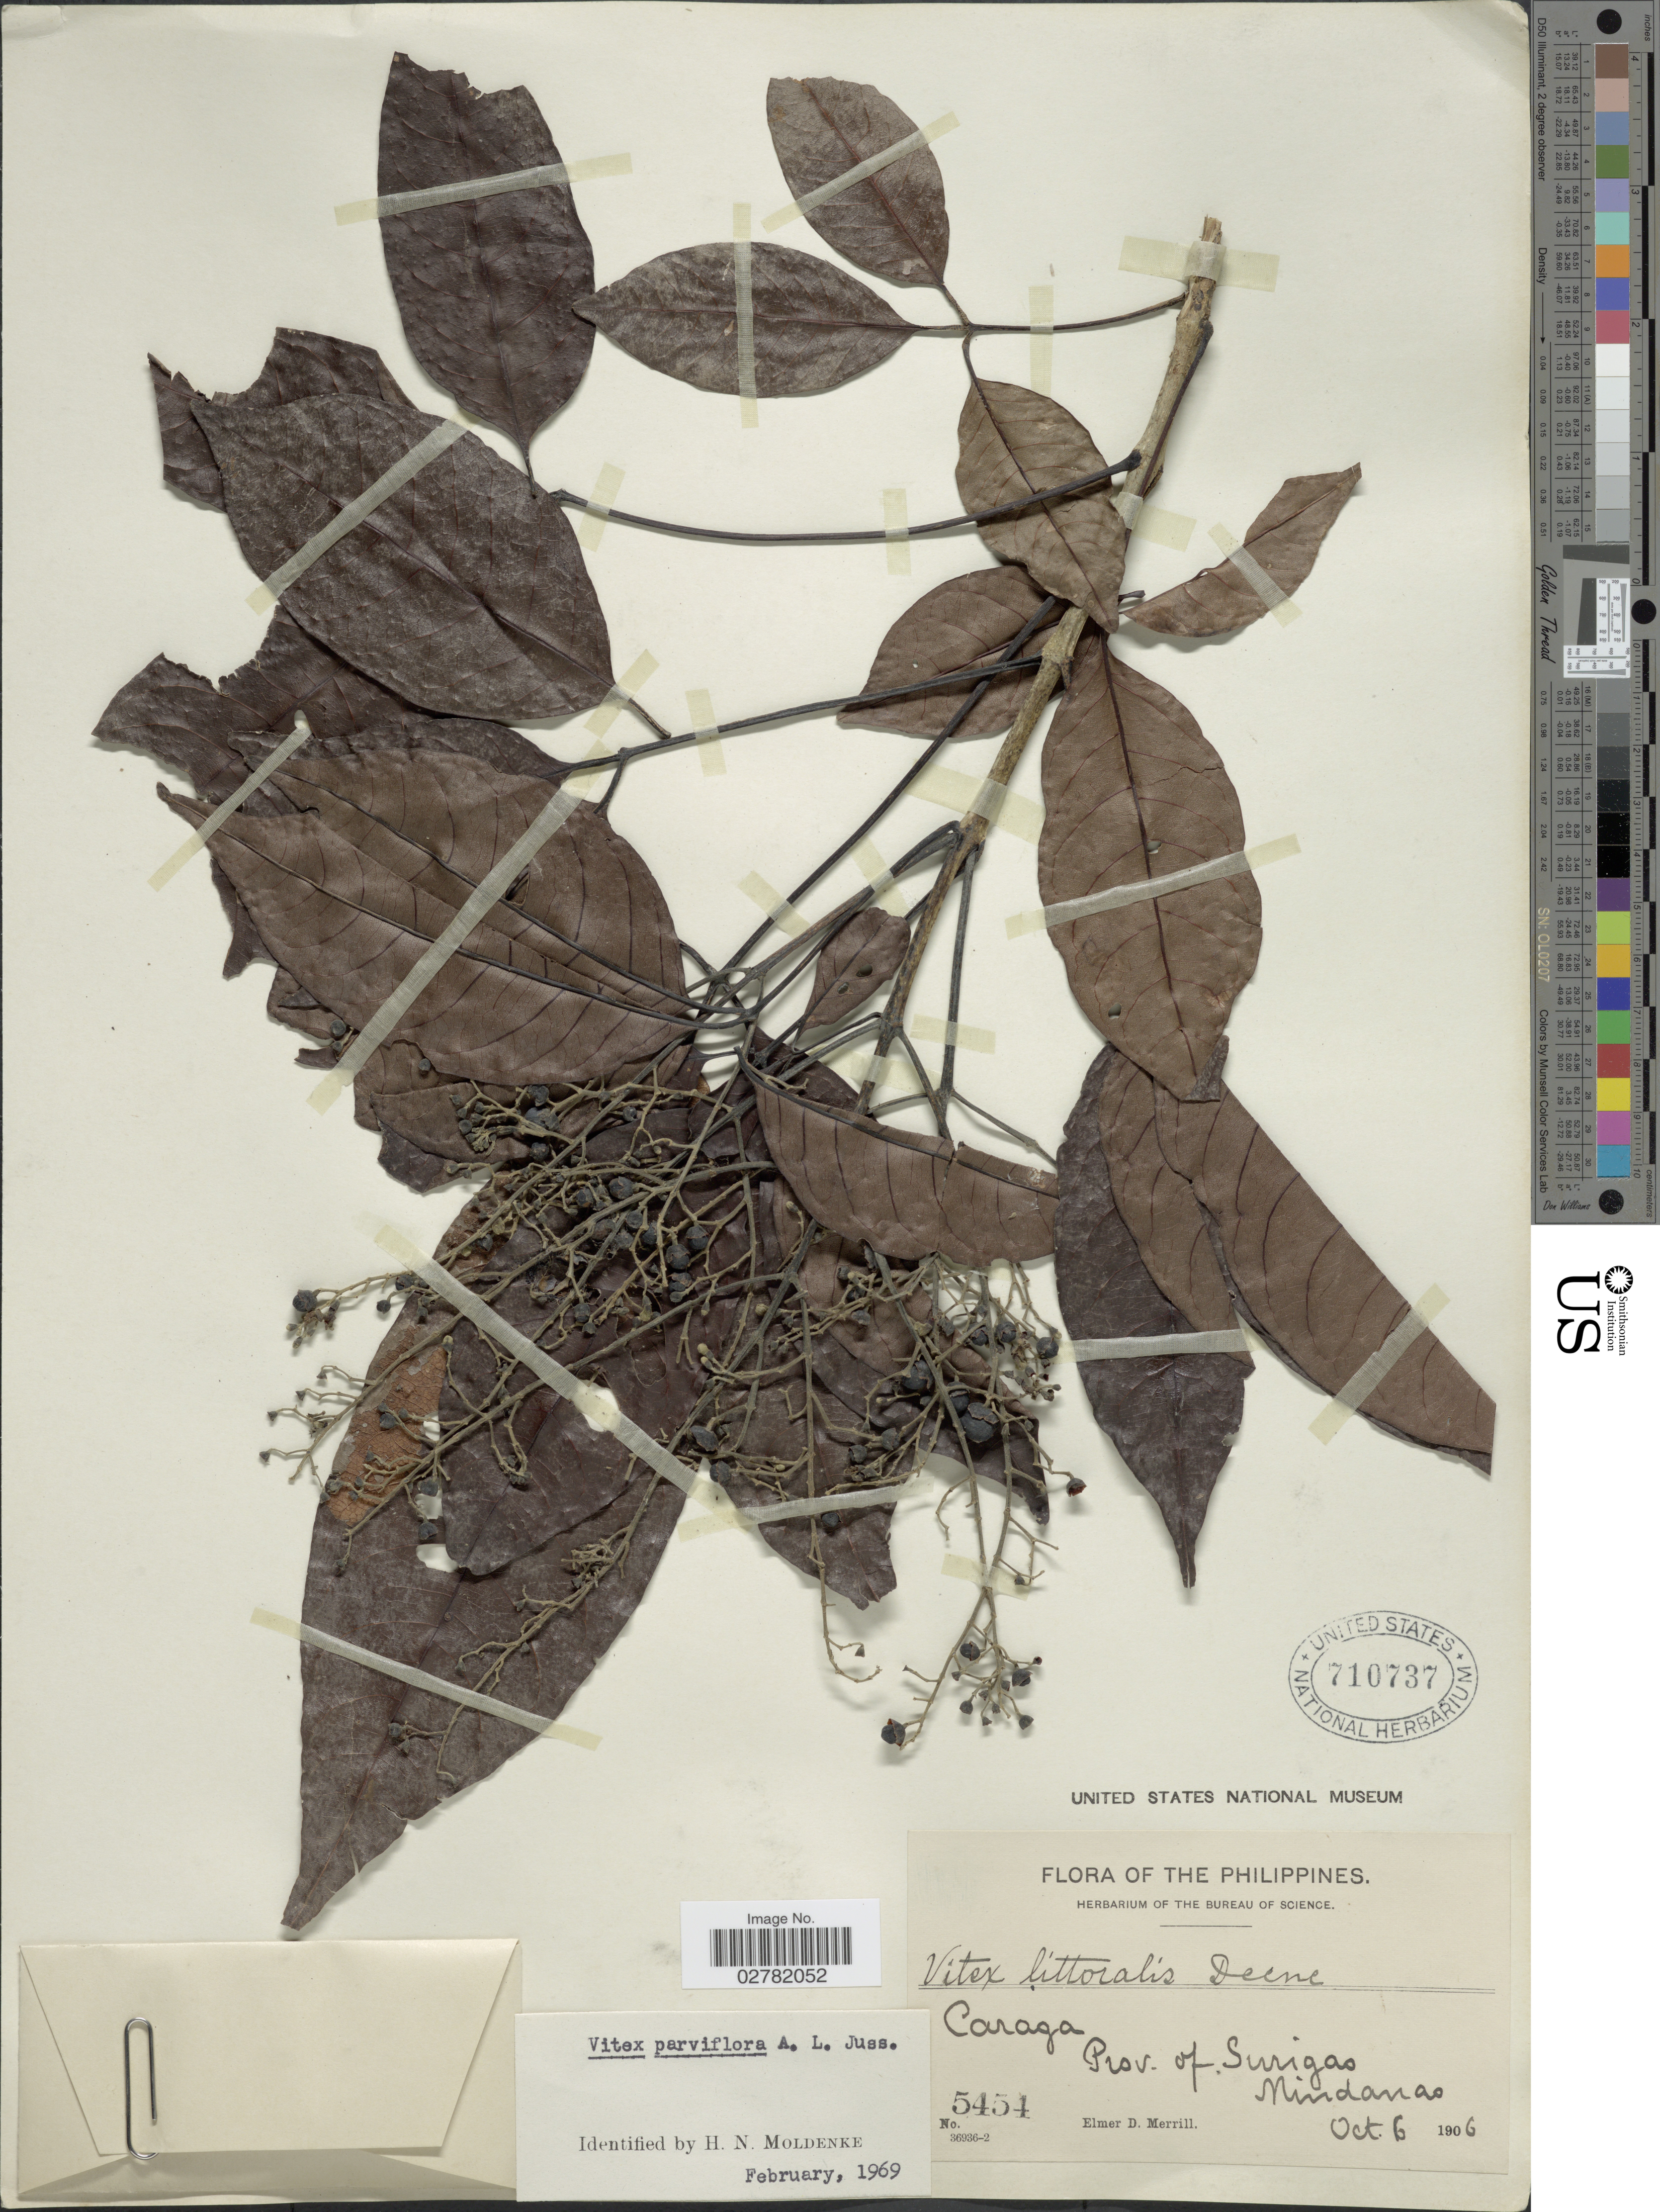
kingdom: Plantae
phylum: Tracheophyta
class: Magnoliopsida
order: Lamiales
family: Lamiaceae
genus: Vitex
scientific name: Vitex parviflora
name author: Juss.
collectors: E. D. Merrill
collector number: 5454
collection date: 1906-10-06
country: Philippines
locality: Caraga, Prov. of Surigao, Mindanao.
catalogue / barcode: US 710737